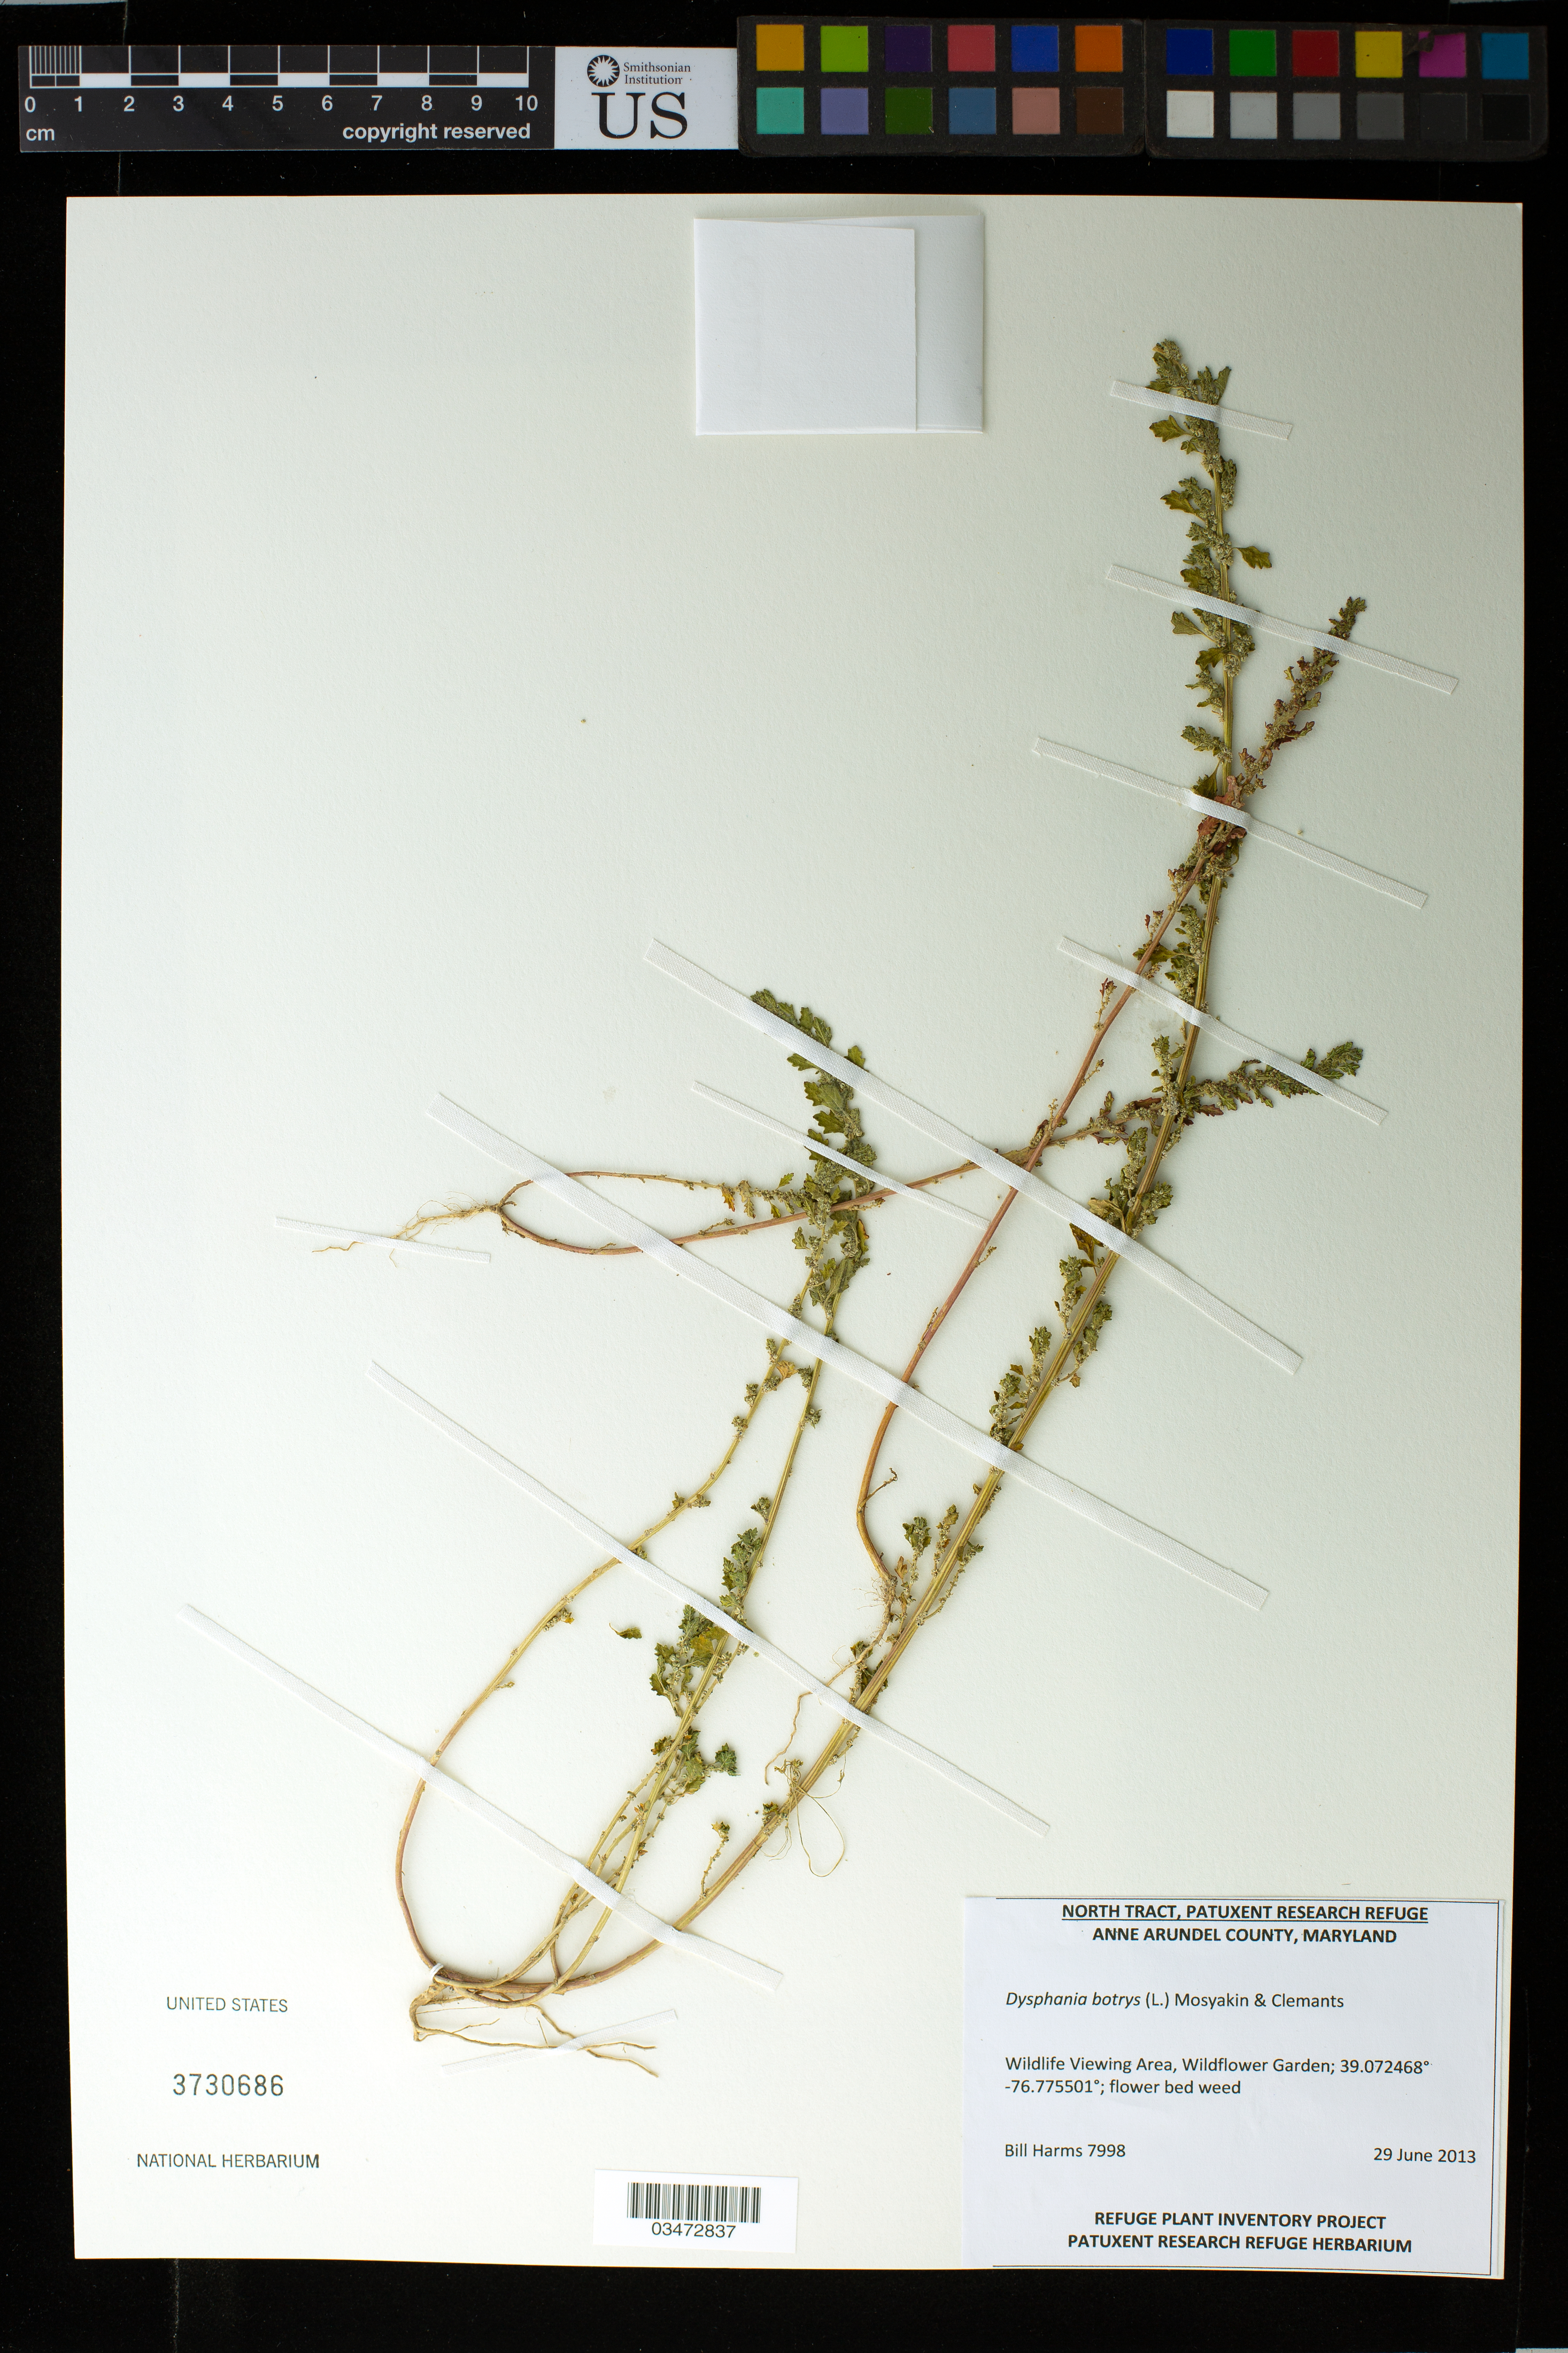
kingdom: Plantae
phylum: Tracheophyta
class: Magnoliopsida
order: Caryophyllales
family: Amaranthaceae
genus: Dysphania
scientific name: Dysphania botrys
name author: (L.) Mosyakin & Clemants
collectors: B. Harms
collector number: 7998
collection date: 2013-06-29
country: United States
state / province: Maryland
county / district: Anne Arundel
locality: Wildlife Viewing Area, Wildflower Garden; flower bed weed.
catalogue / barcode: US 3730686